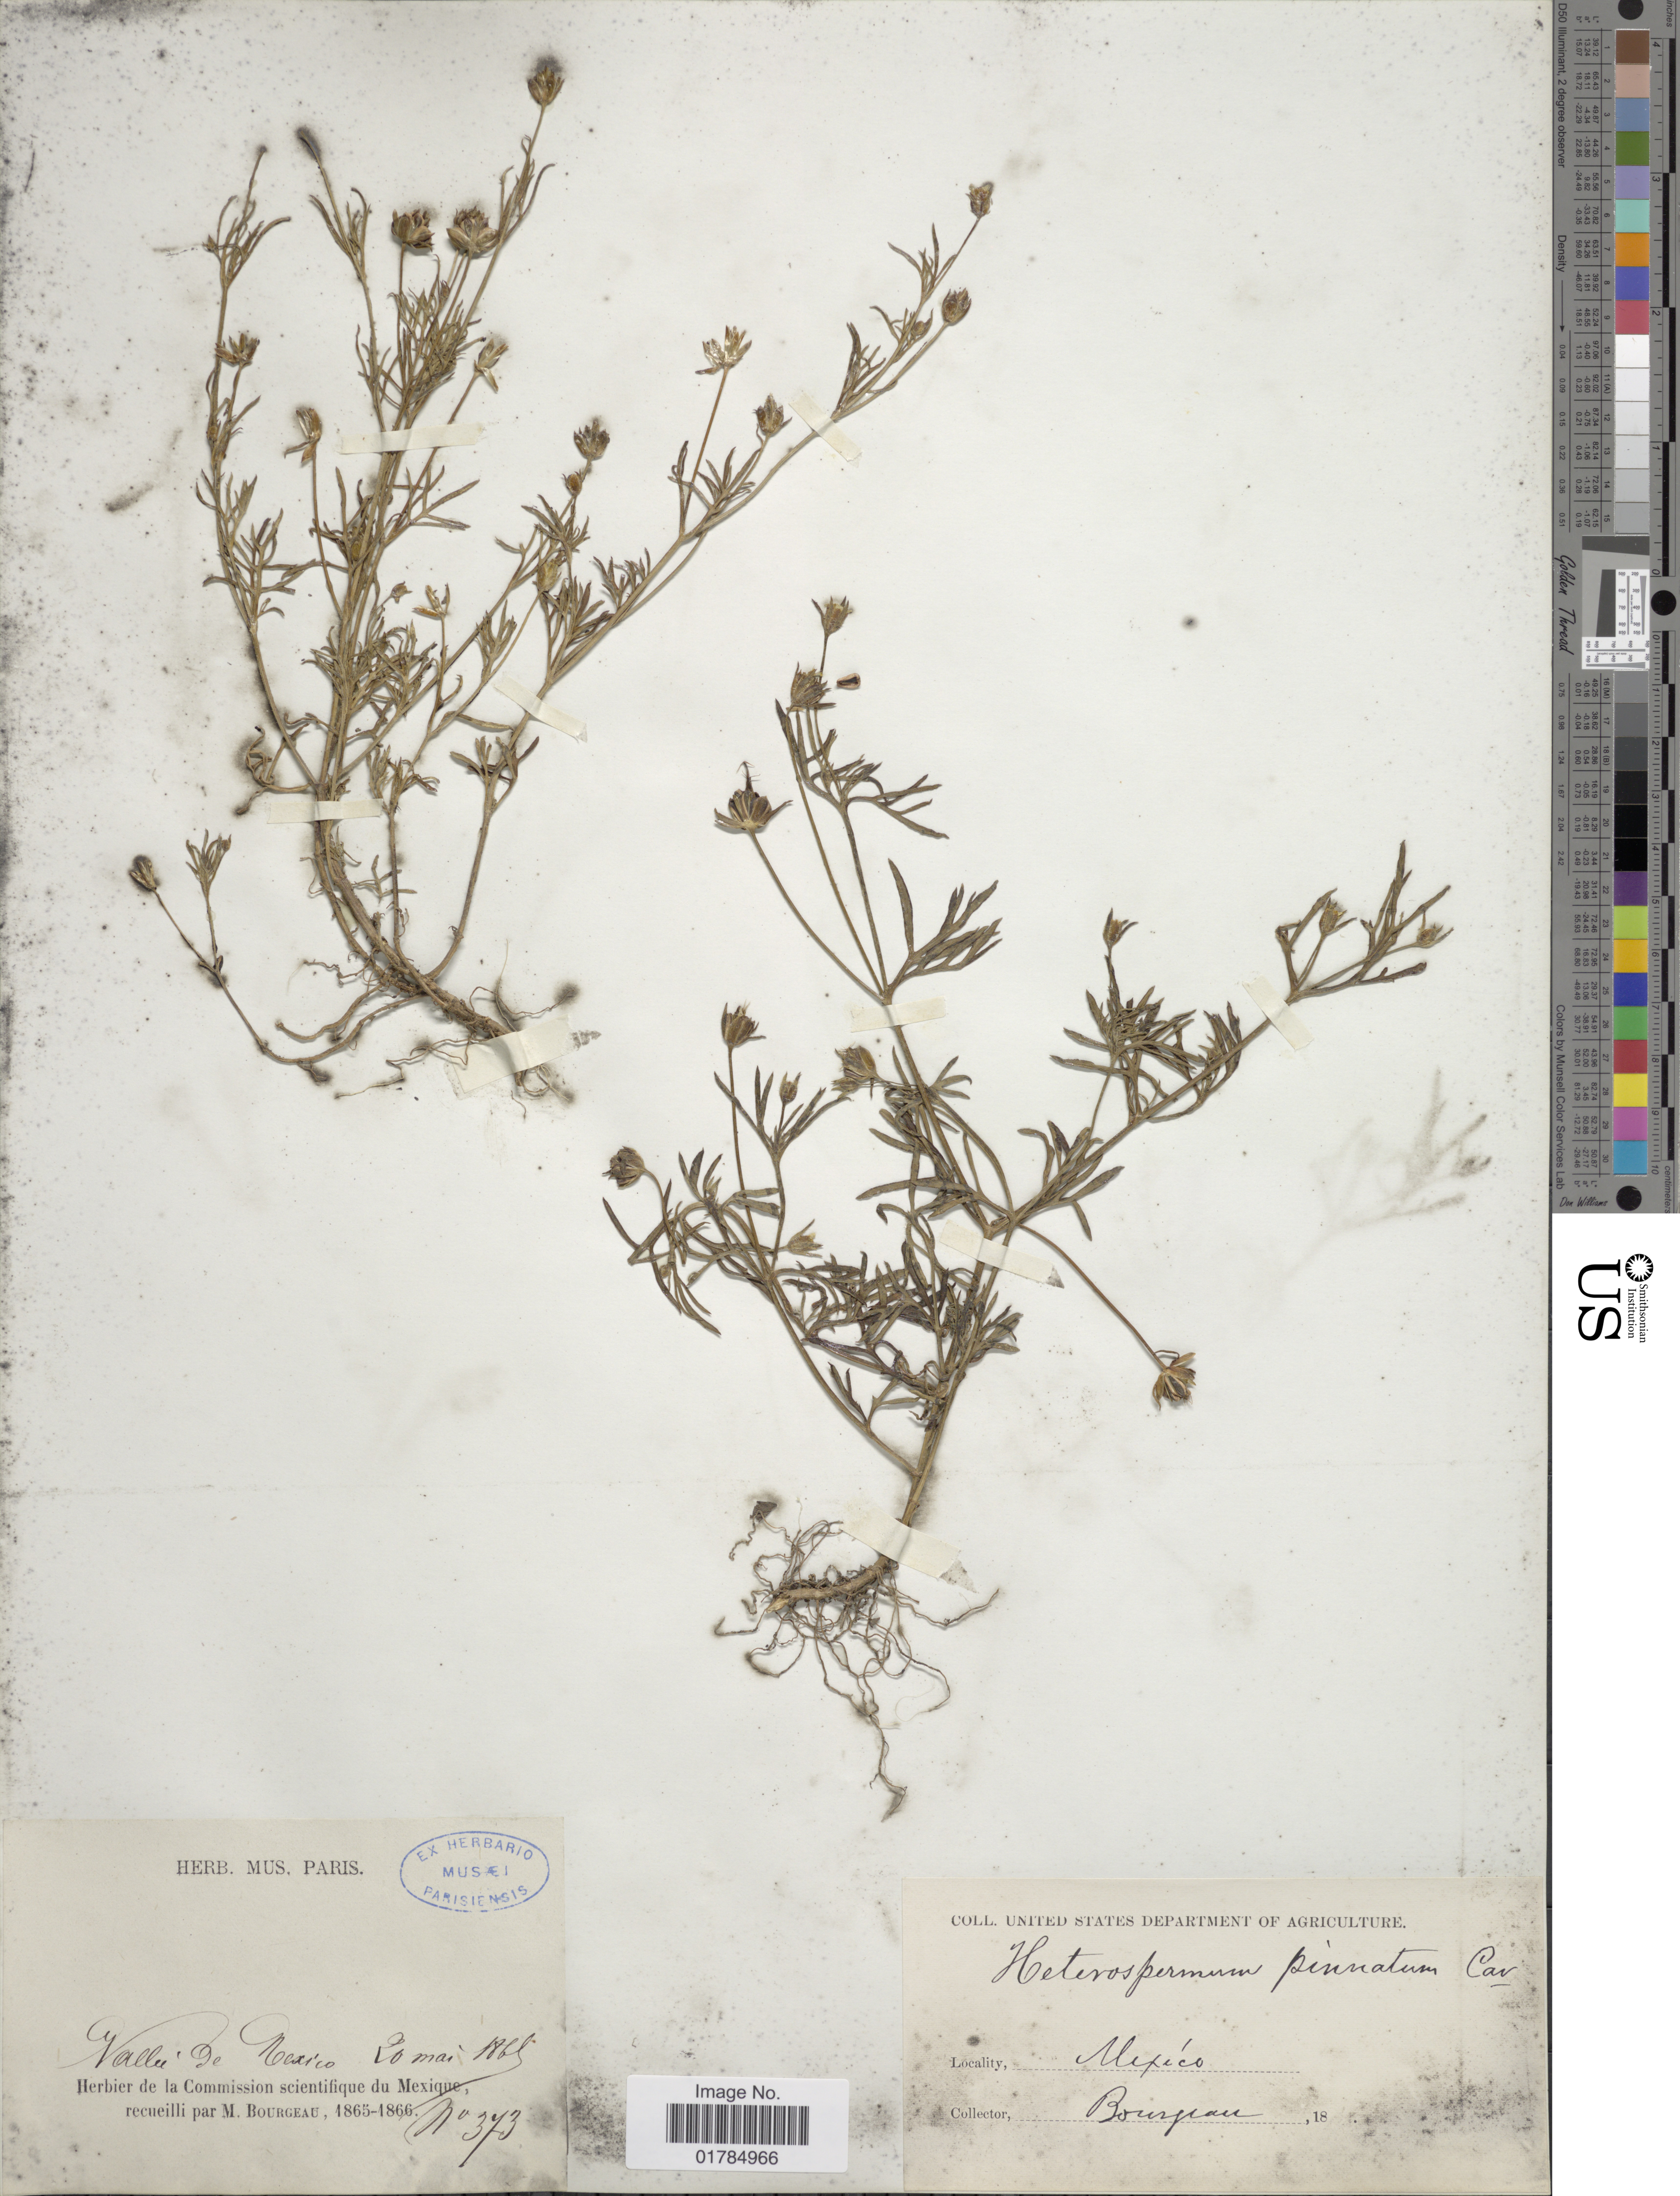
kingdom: Plantae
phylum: Tracheophyta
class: Magnoliopsida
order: Asterales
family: Asteraceae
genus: Heterosperma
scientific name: Heterosperma pinnatum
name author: Cav.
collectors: M. Bourgeau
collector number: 373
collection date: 1869-05-20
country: Mexico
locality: Vallee de Mexico